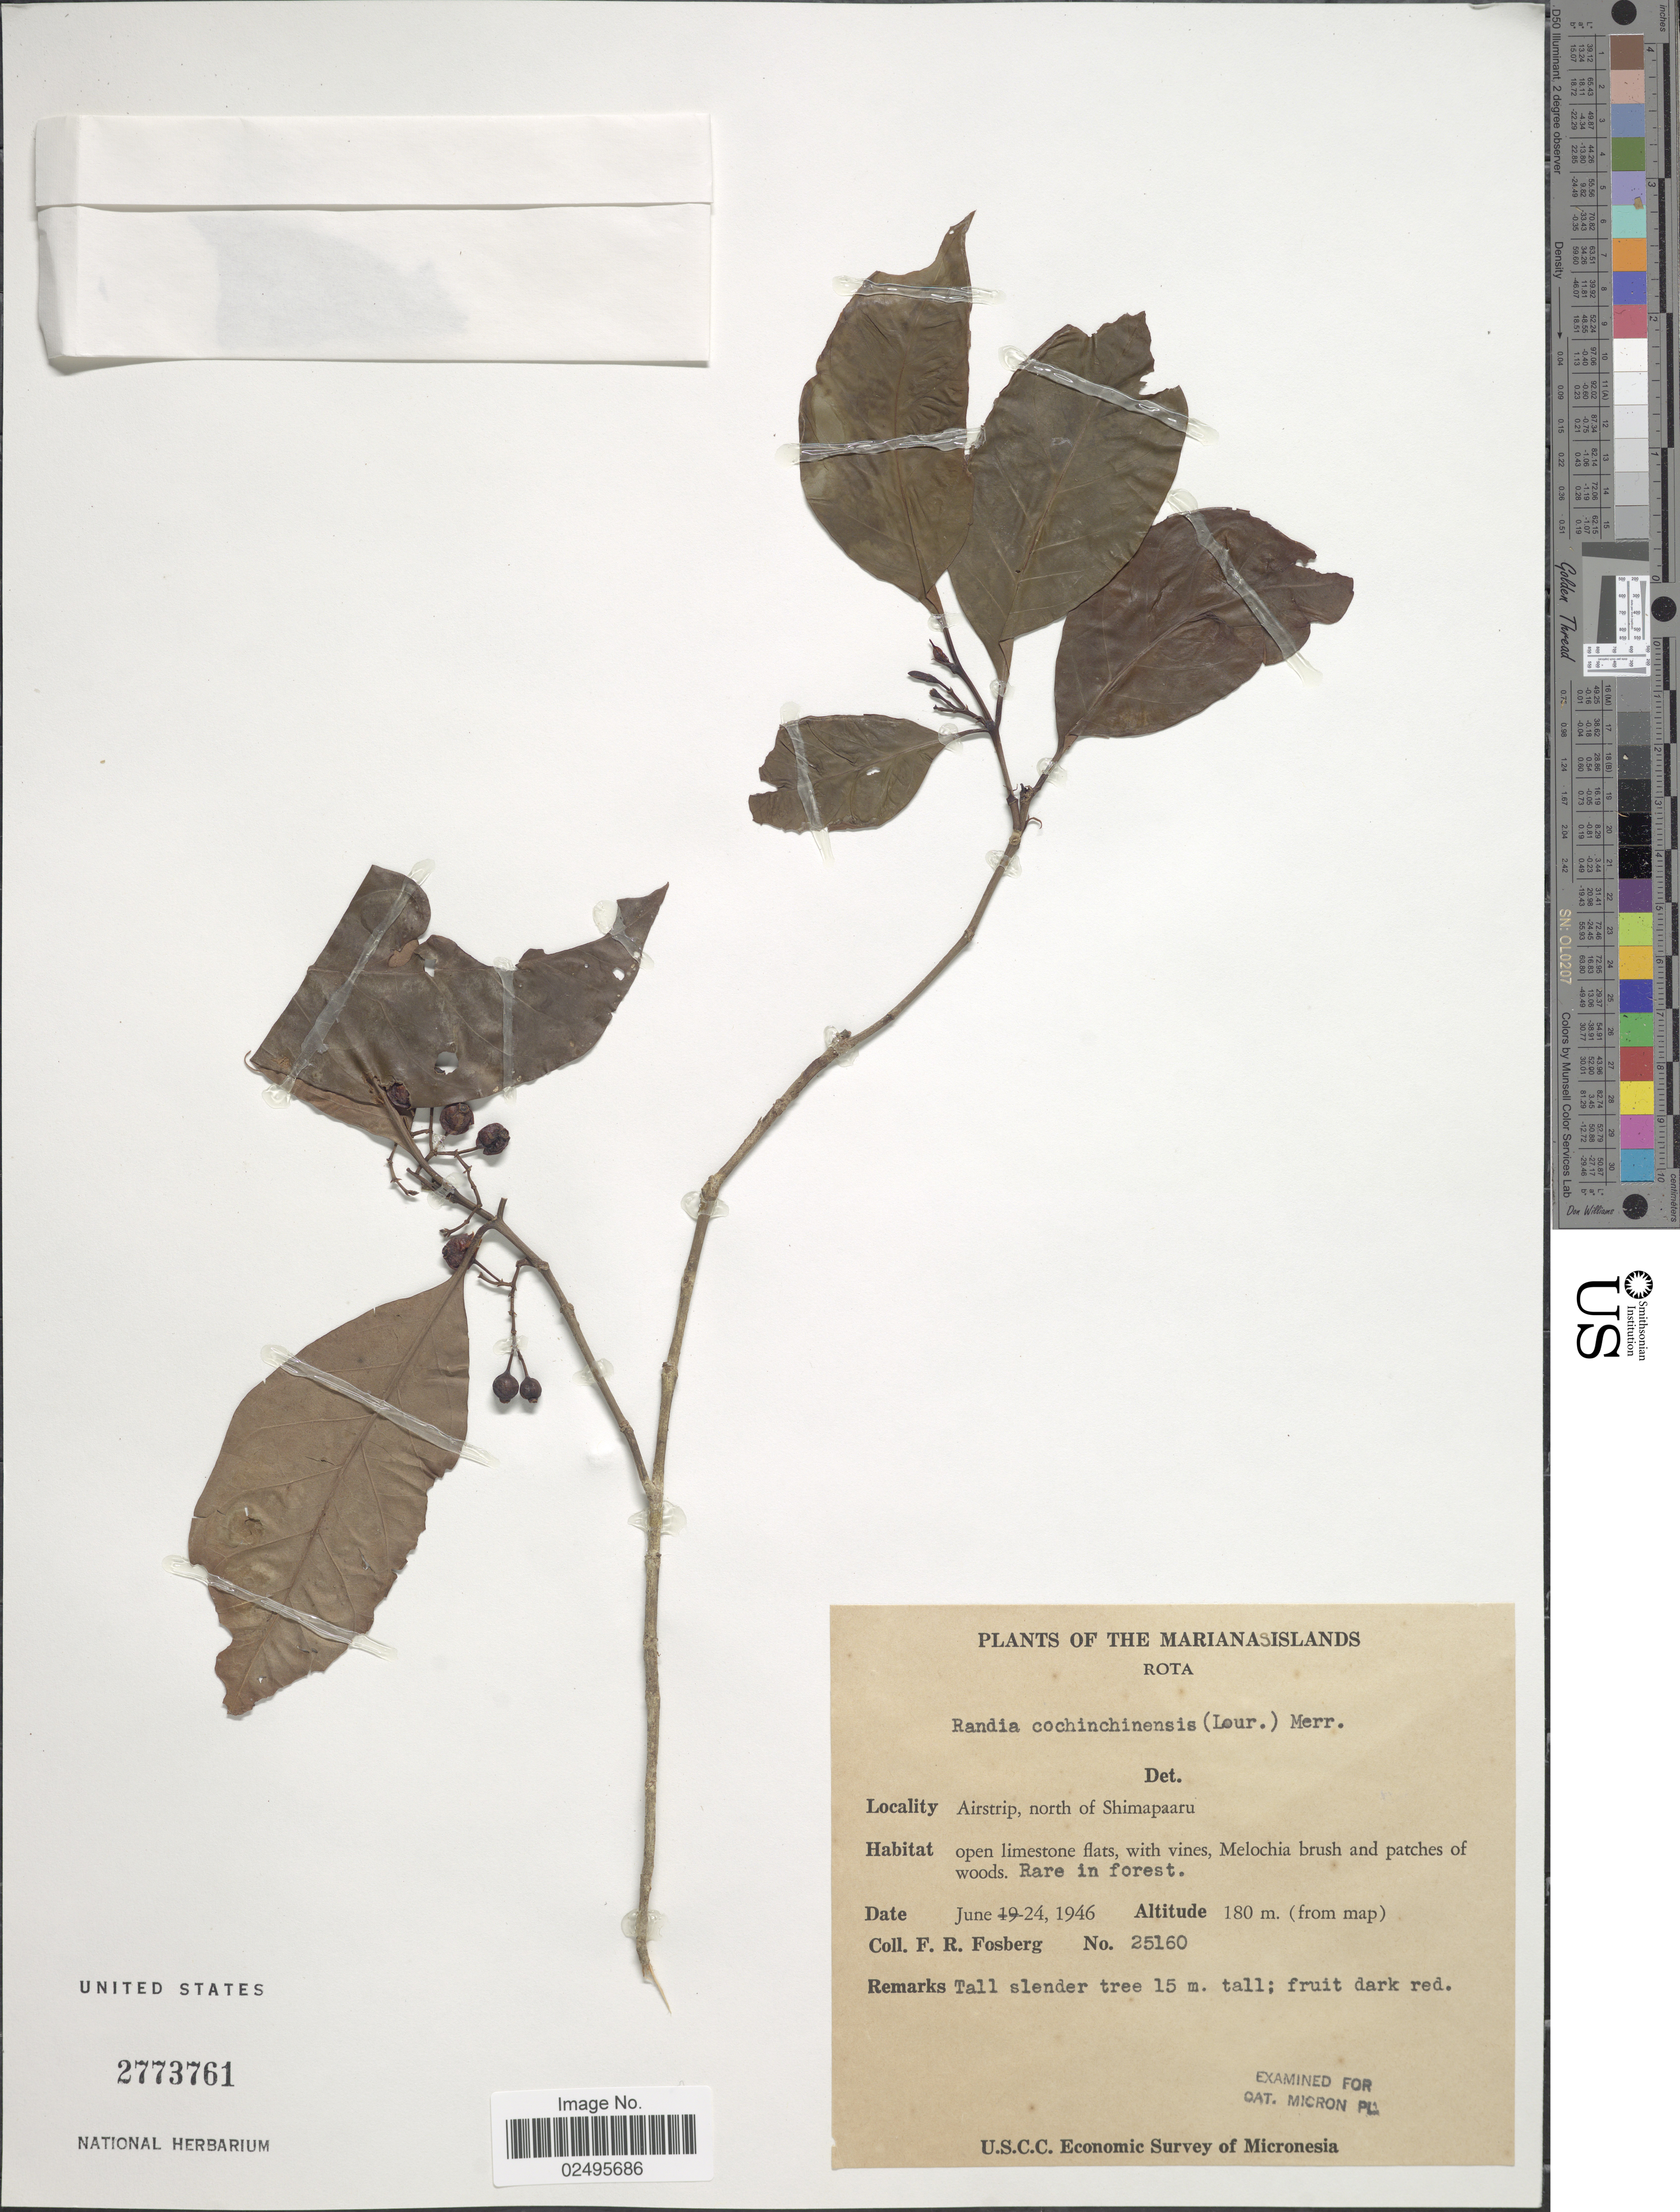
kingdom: Plantae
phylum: Tracheophyta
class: Magnoliopsida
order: Gentianales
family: Rubiaceae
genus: Aidia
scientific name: Aidia graeffei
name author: (Reinecke) Tirveng.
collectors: F. R. Fosberg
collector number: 25160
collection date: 1946-06-24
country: Northern Mariana Islands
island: Rota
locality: Rota. Airstrip, north of Shimapaaru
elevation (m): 180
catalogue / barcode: US 2773761